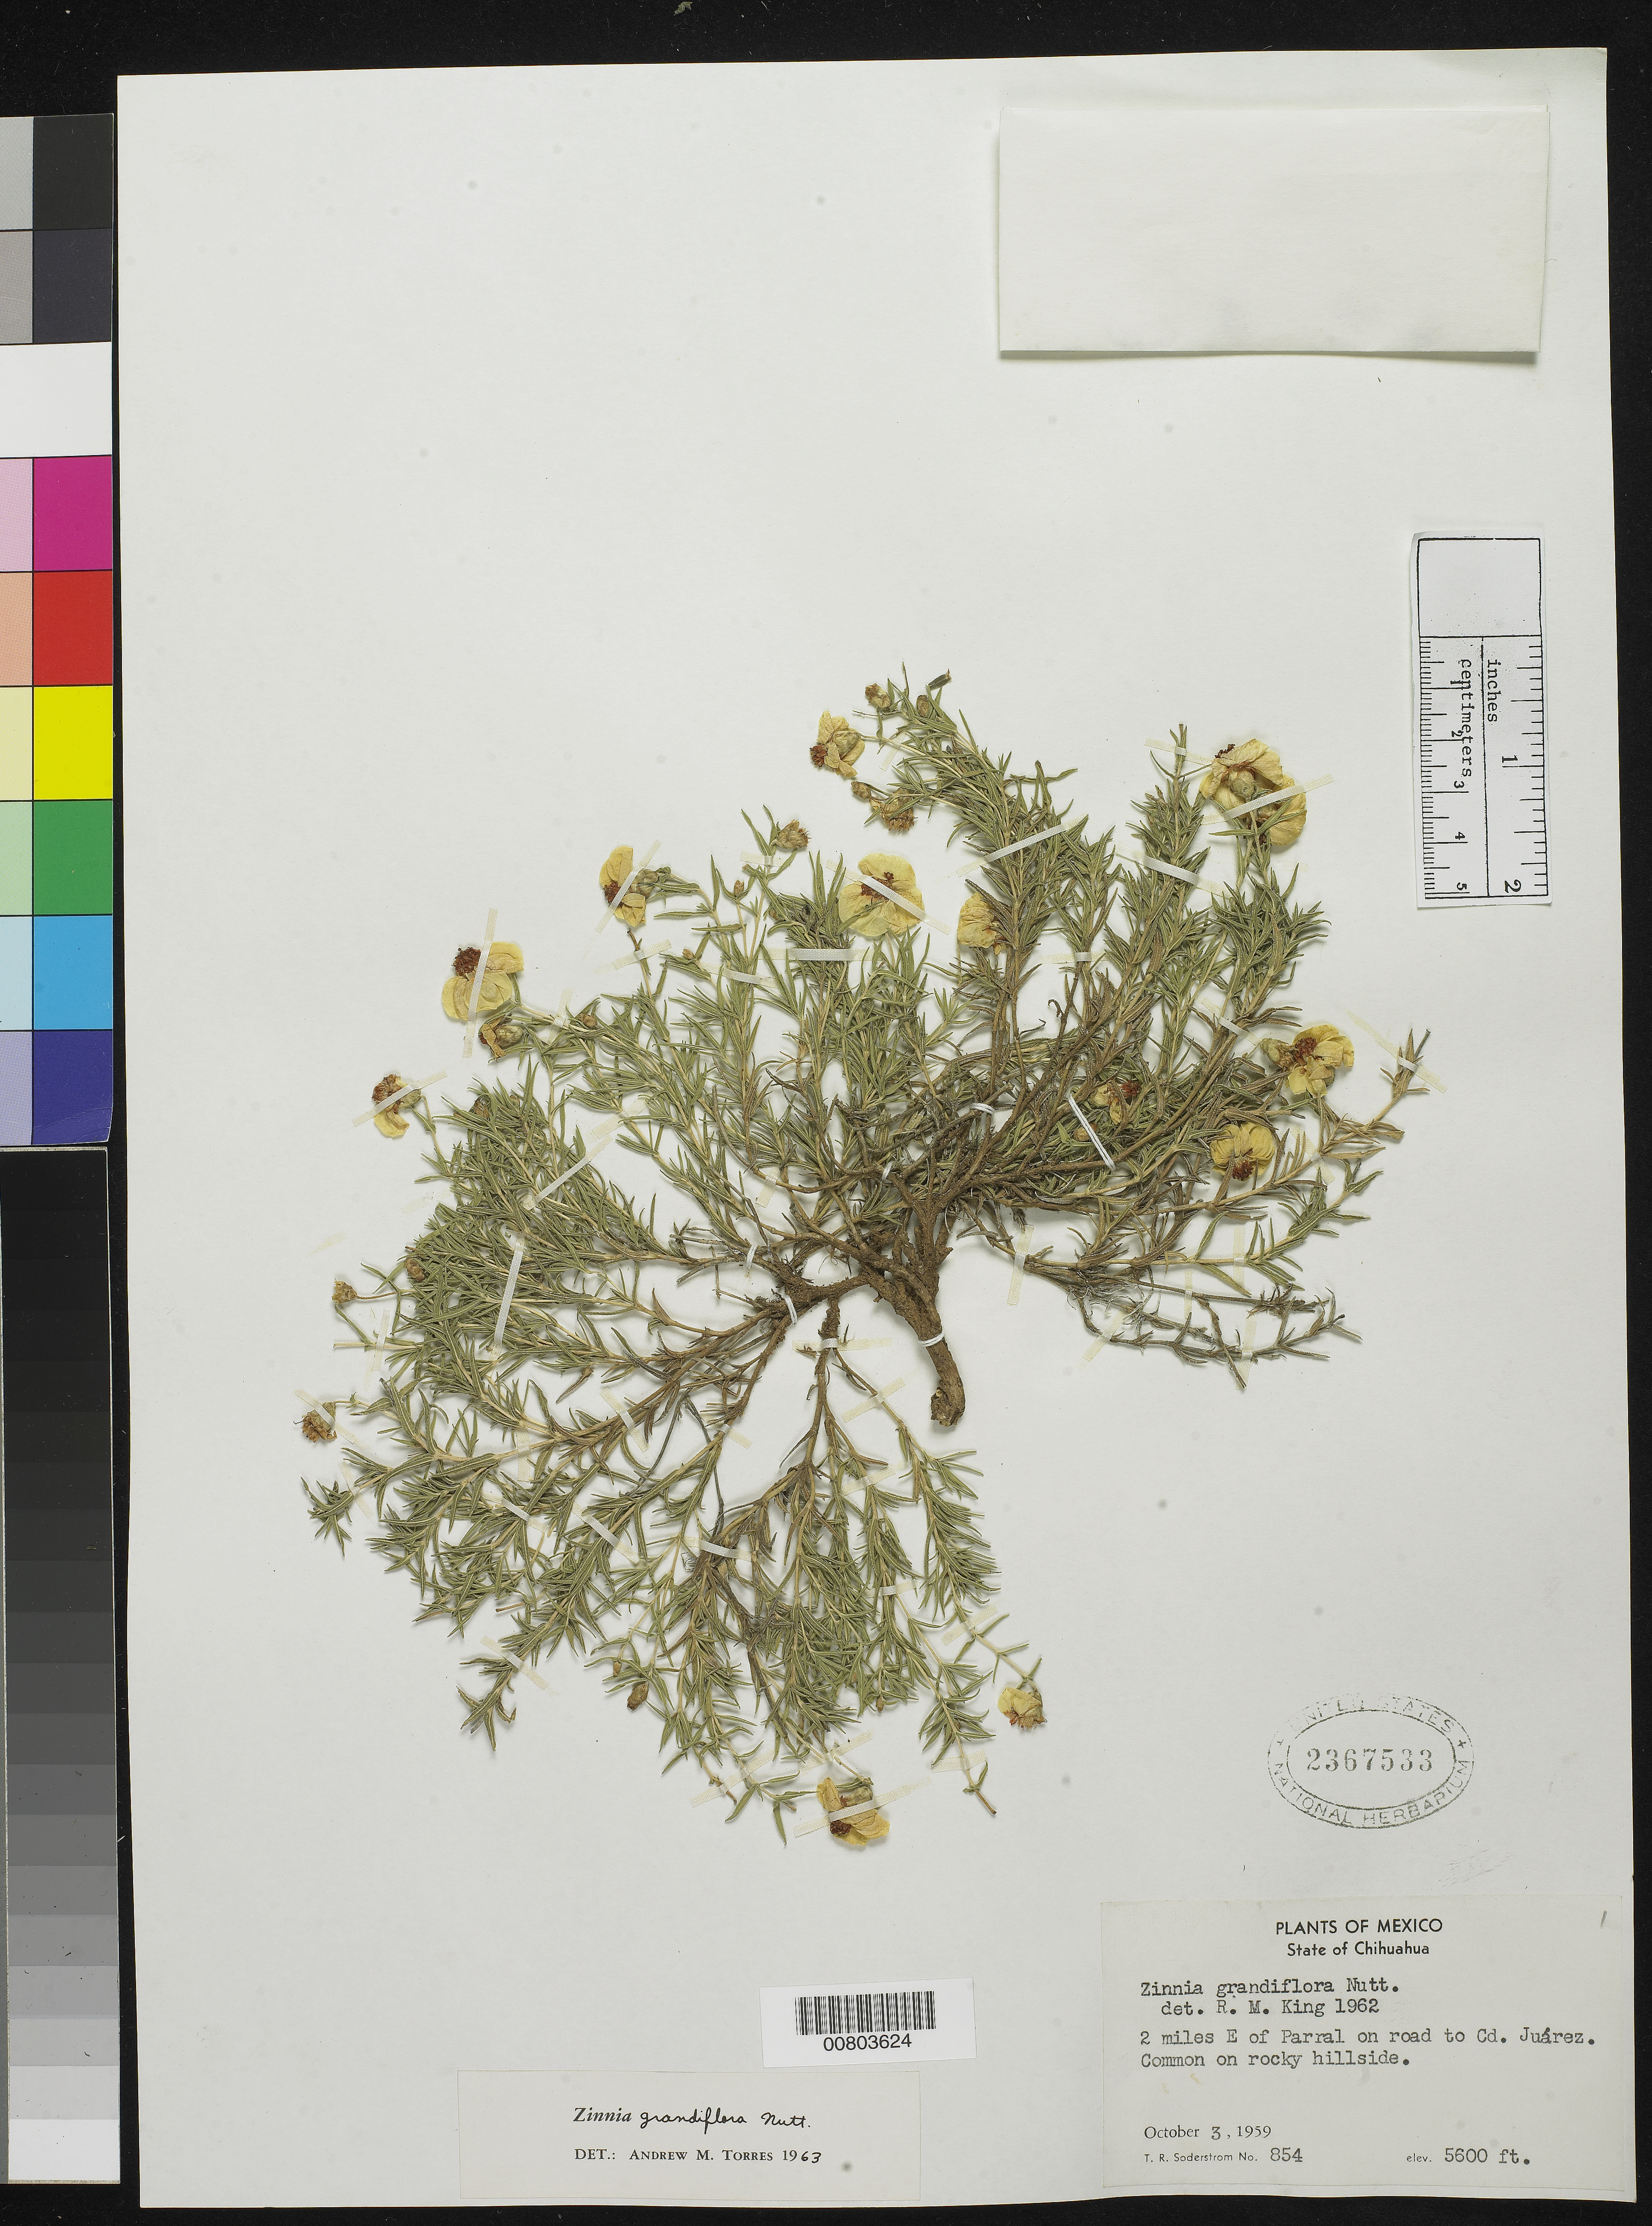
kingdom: Plantae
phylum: Tracheophyta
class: Magnoliopsida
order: Asterales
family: Asteraceae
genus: Zinnia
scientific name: Zinnia grandiflora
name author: Nutt.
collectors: T. R. Soderstrom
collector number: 854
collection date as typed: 03 Oct 1959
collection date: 1959-10-03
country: Mexico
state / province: Chihuahua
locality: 2 miles E of Parral on road to Cd. Juárez.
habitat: Common on rocky hillside.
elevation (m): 1707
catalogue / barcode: US 2367533